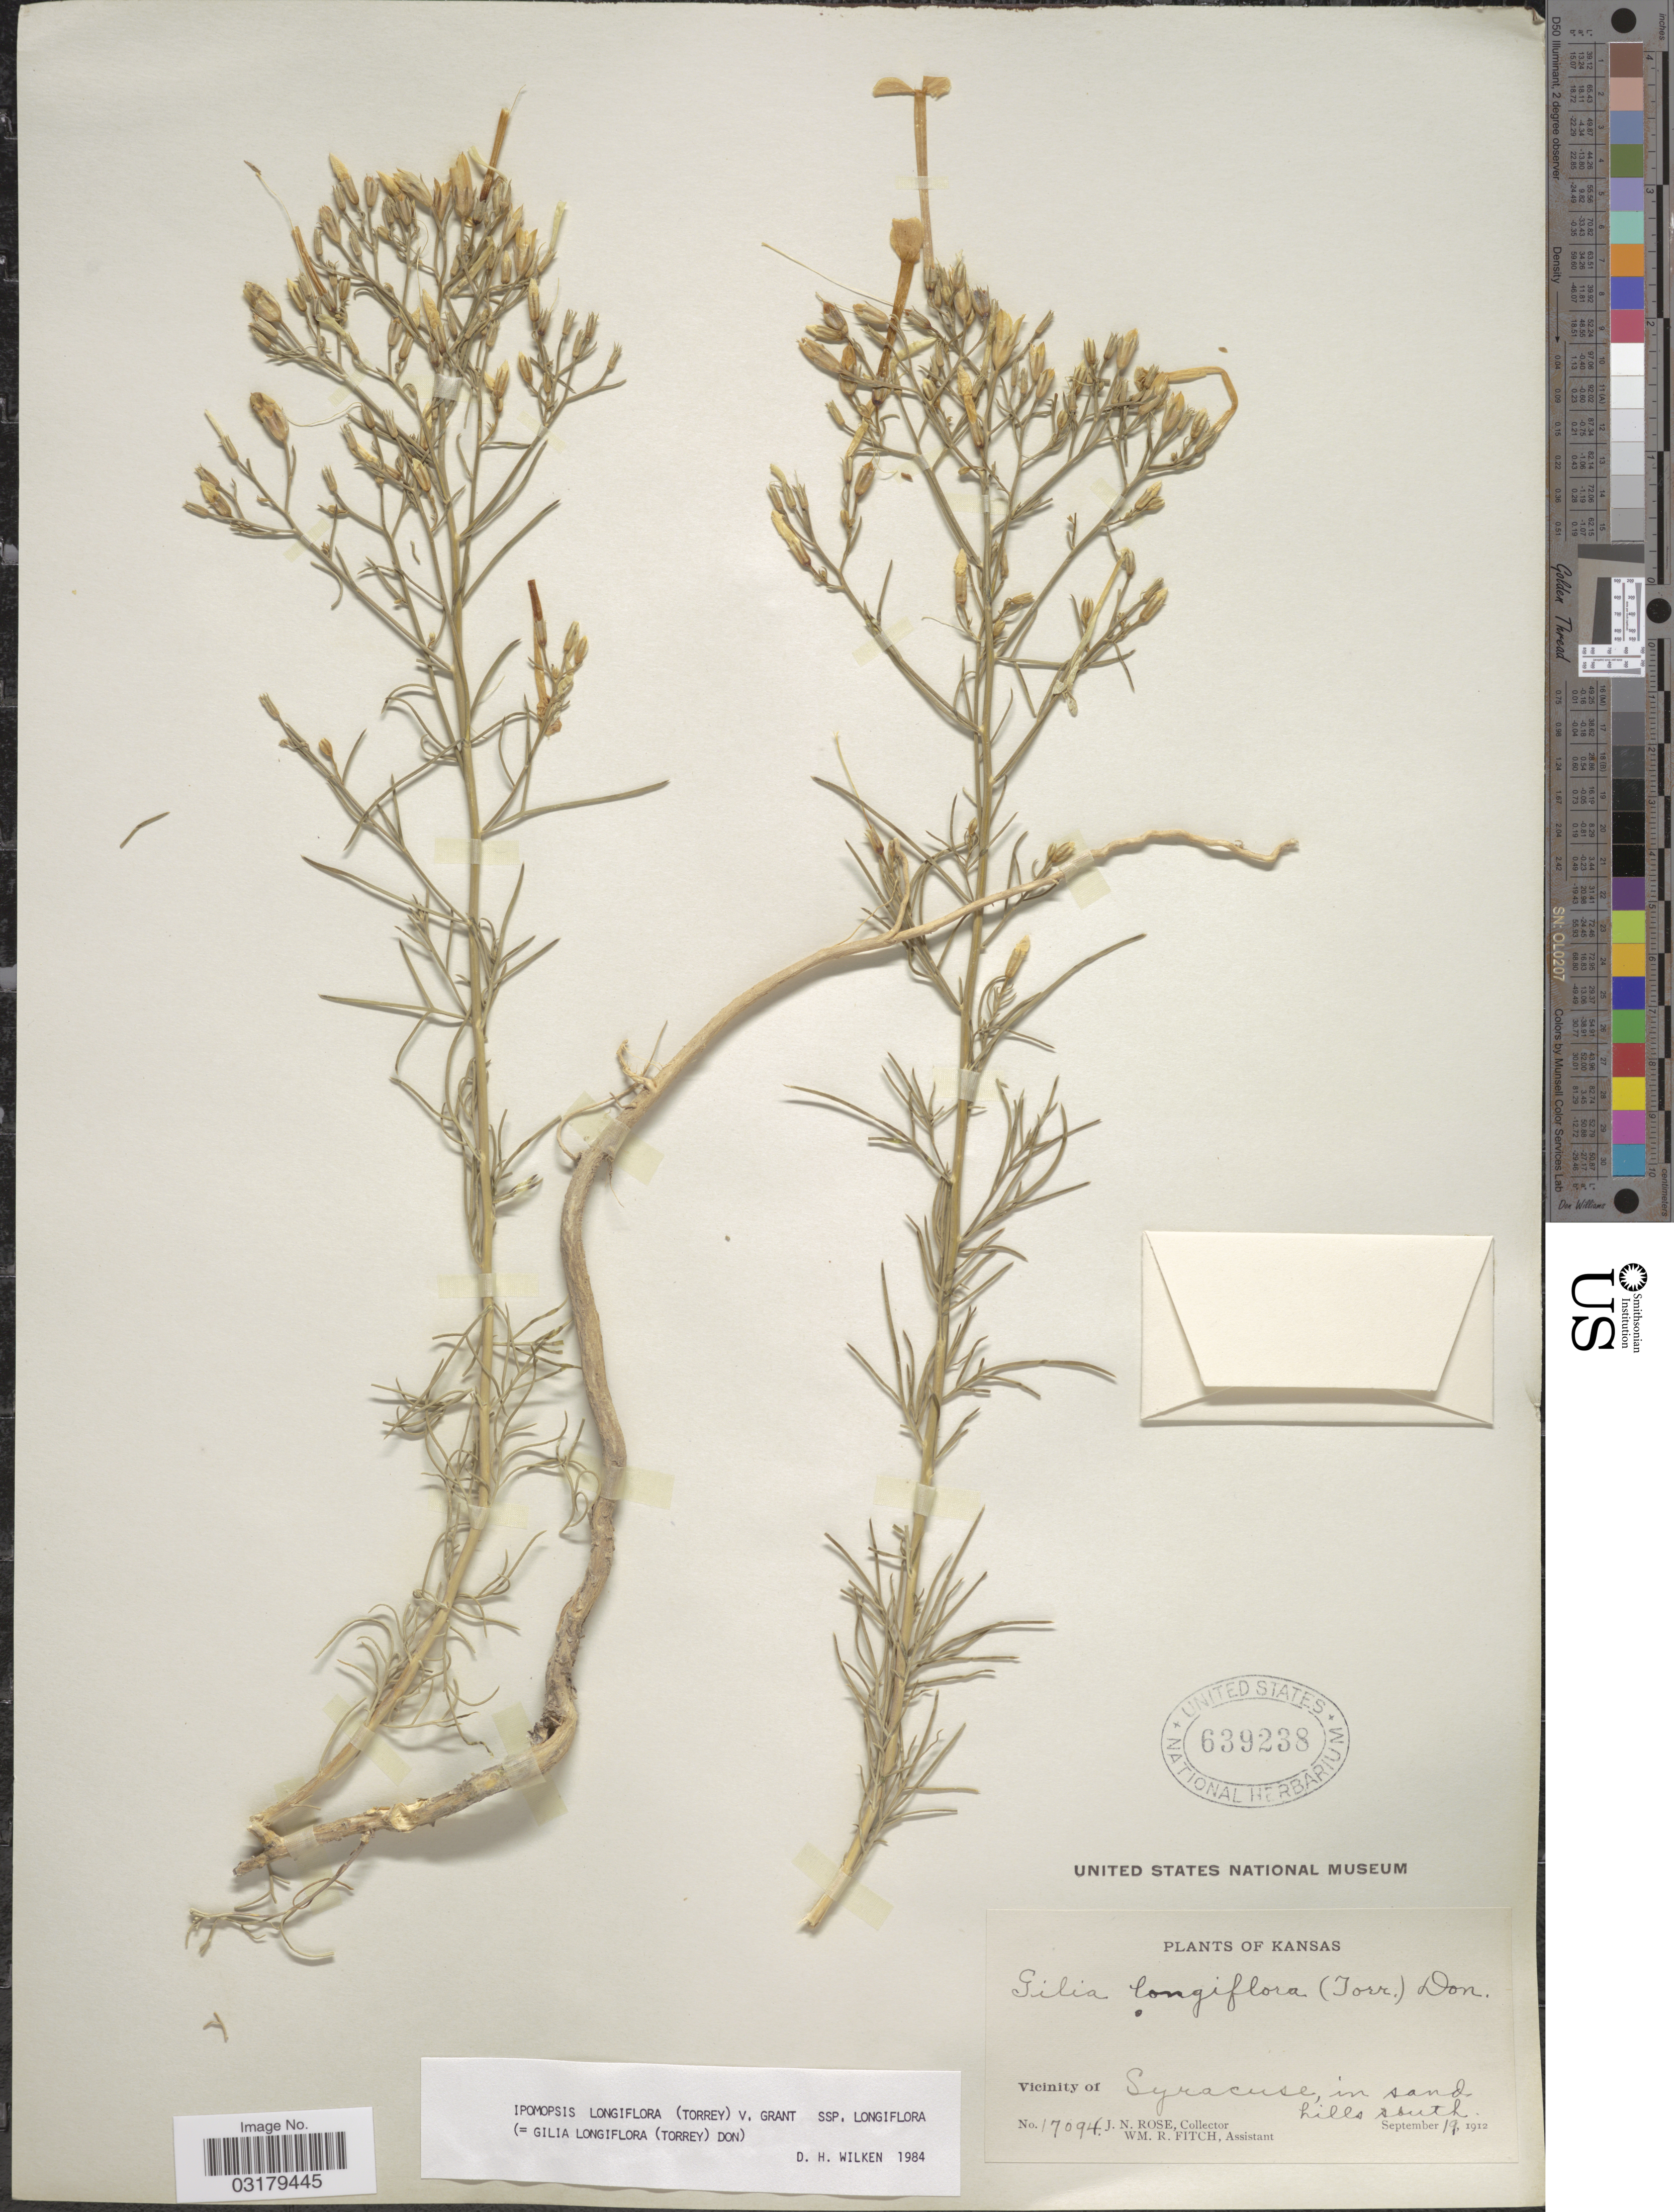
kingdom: Plantae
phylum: Tracheophyta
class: Magnoliopsida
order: Ericales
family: Polemoniaceae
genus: Ipomopsis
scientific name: Ipomopsis longiflora subsp. longiflora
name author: (Torr.) V.E. Grant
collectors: J. N. Rose & W. R. Fitch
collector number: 17094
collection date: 1912-09-19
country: United States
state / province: Kansas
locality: Vicinity of Syracuse.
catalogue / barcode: US 639238